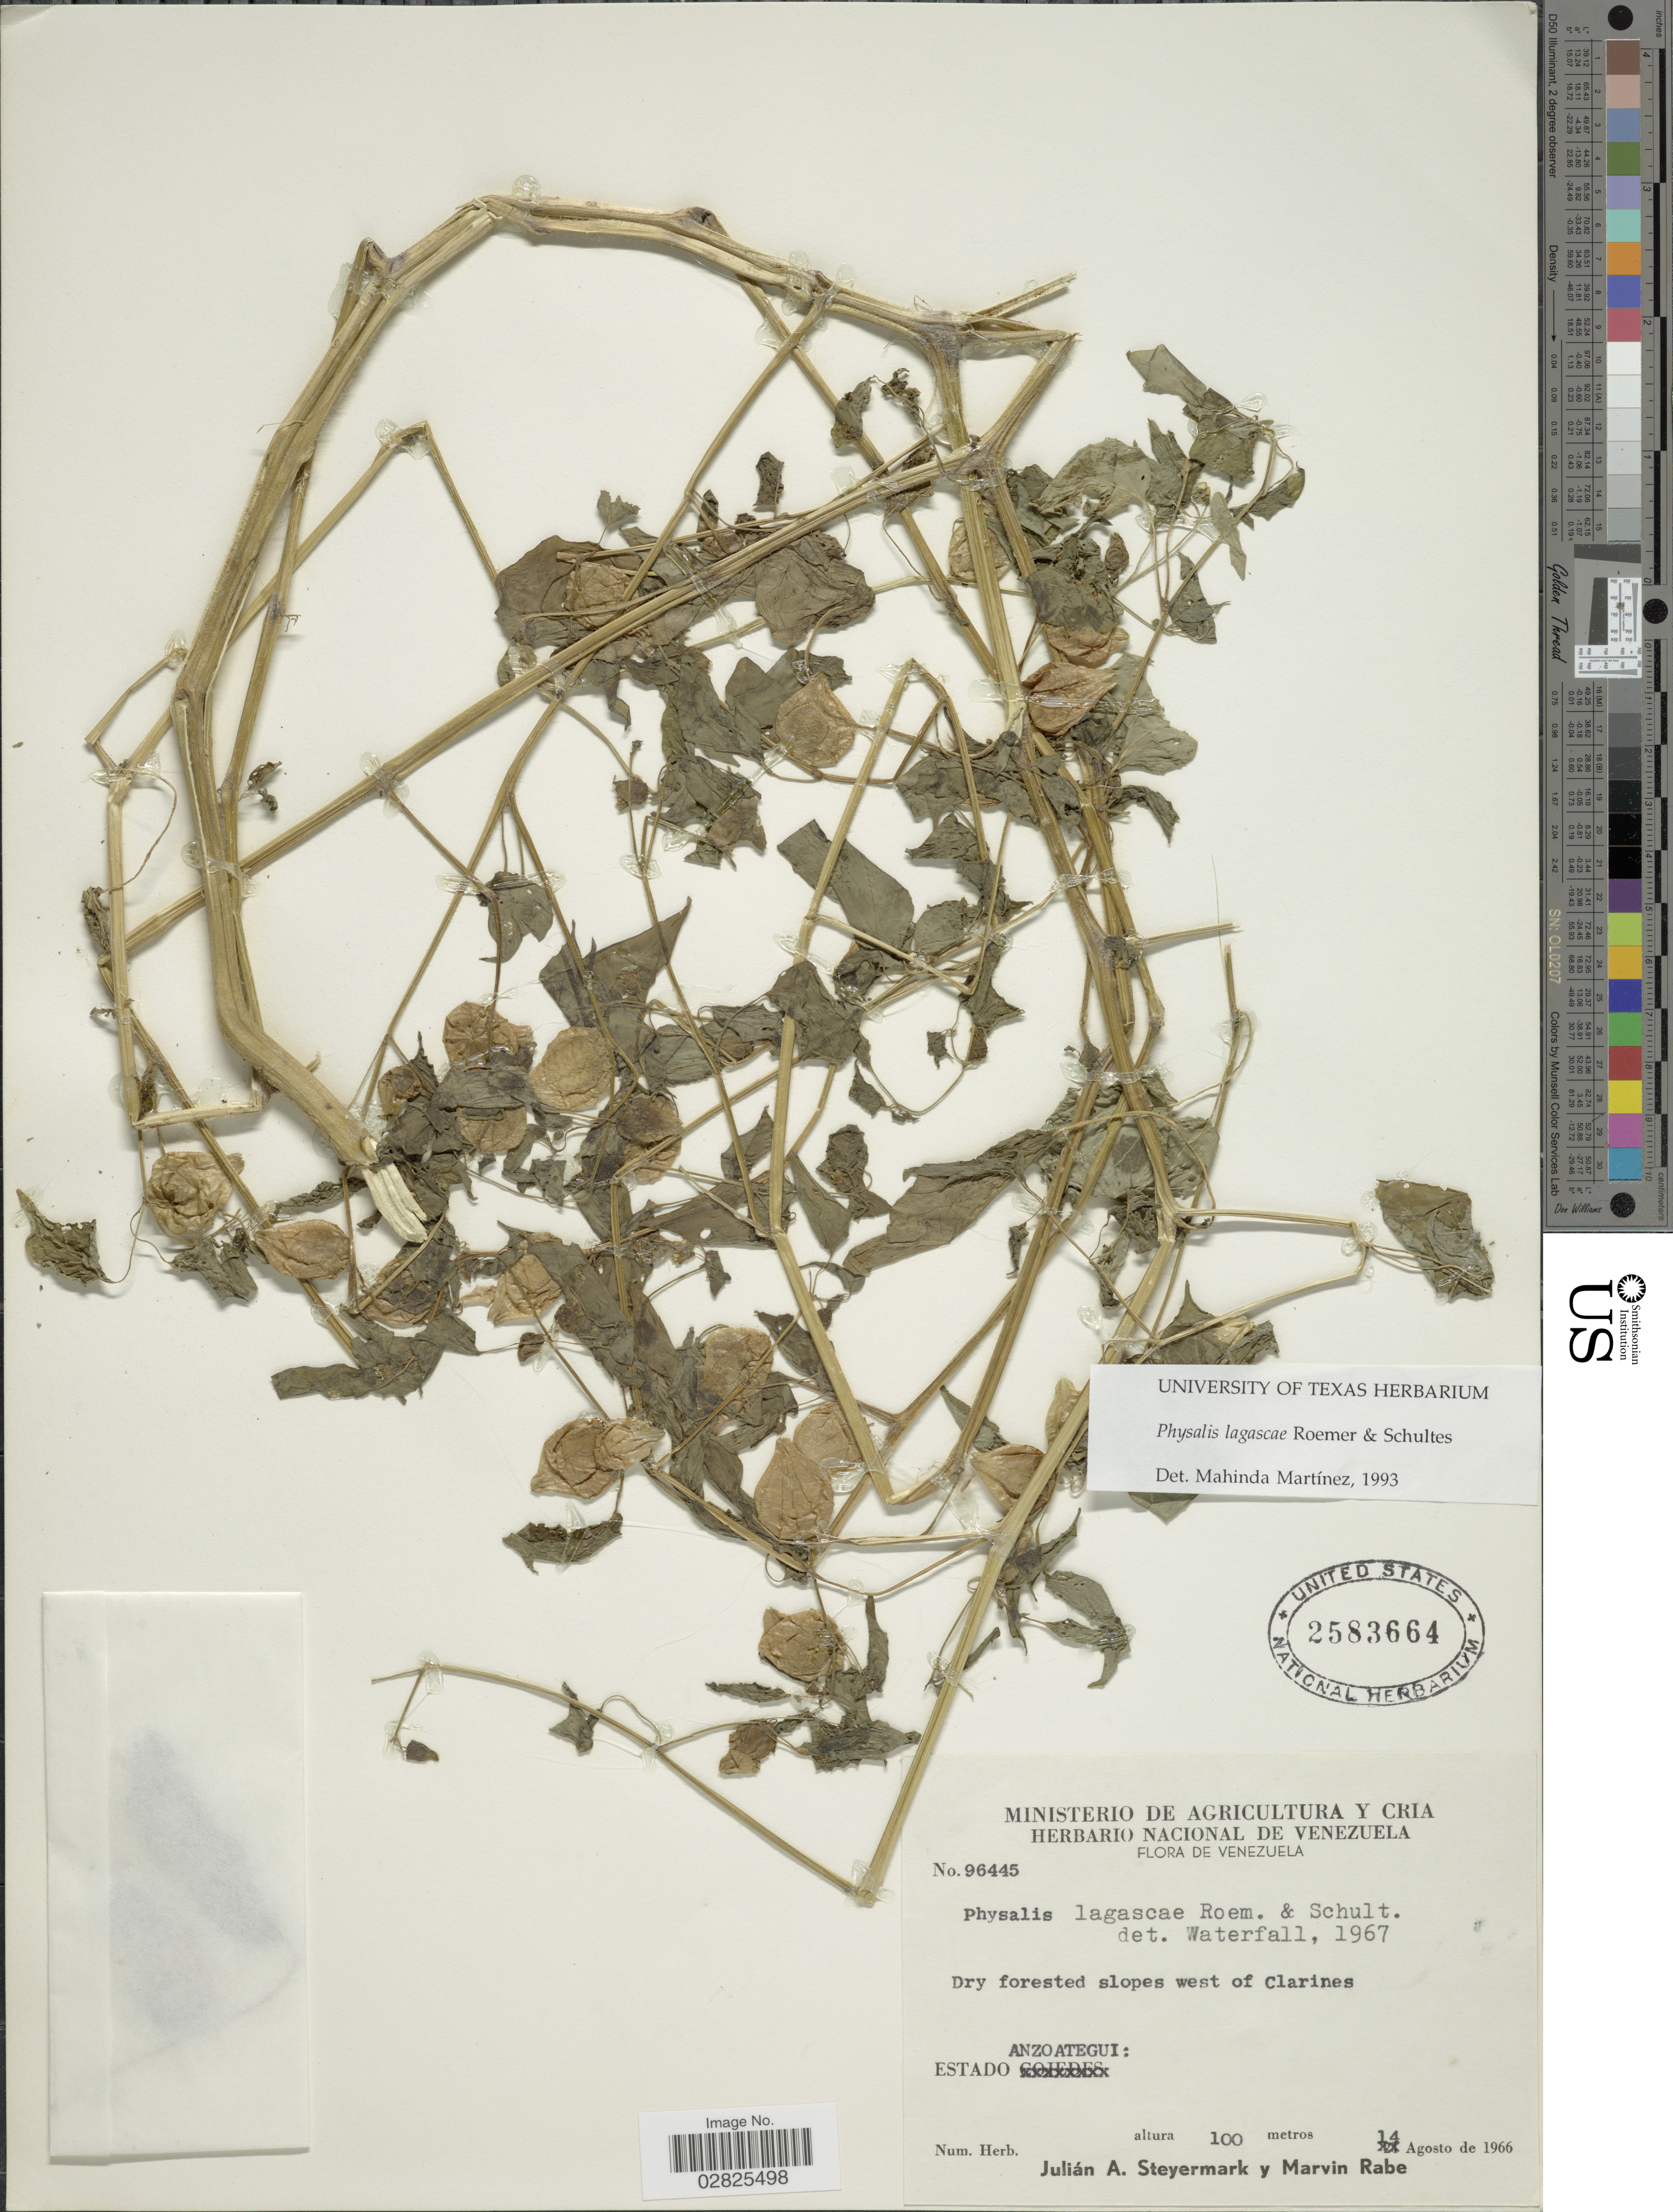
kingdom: Plantae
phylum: Tracheophyta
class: Magnoliopsida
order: Solanales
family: Solanaceae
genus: Physalis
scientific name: Physalis lagascae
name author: Roem. & Schult.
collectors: J. Steyermark & M. Rabe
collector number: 96445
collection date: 1966-08-14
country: Venezuela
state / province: Anzoategui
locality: Dry forested slopes west of Clarines.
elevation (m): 100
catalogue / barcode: US 2583664